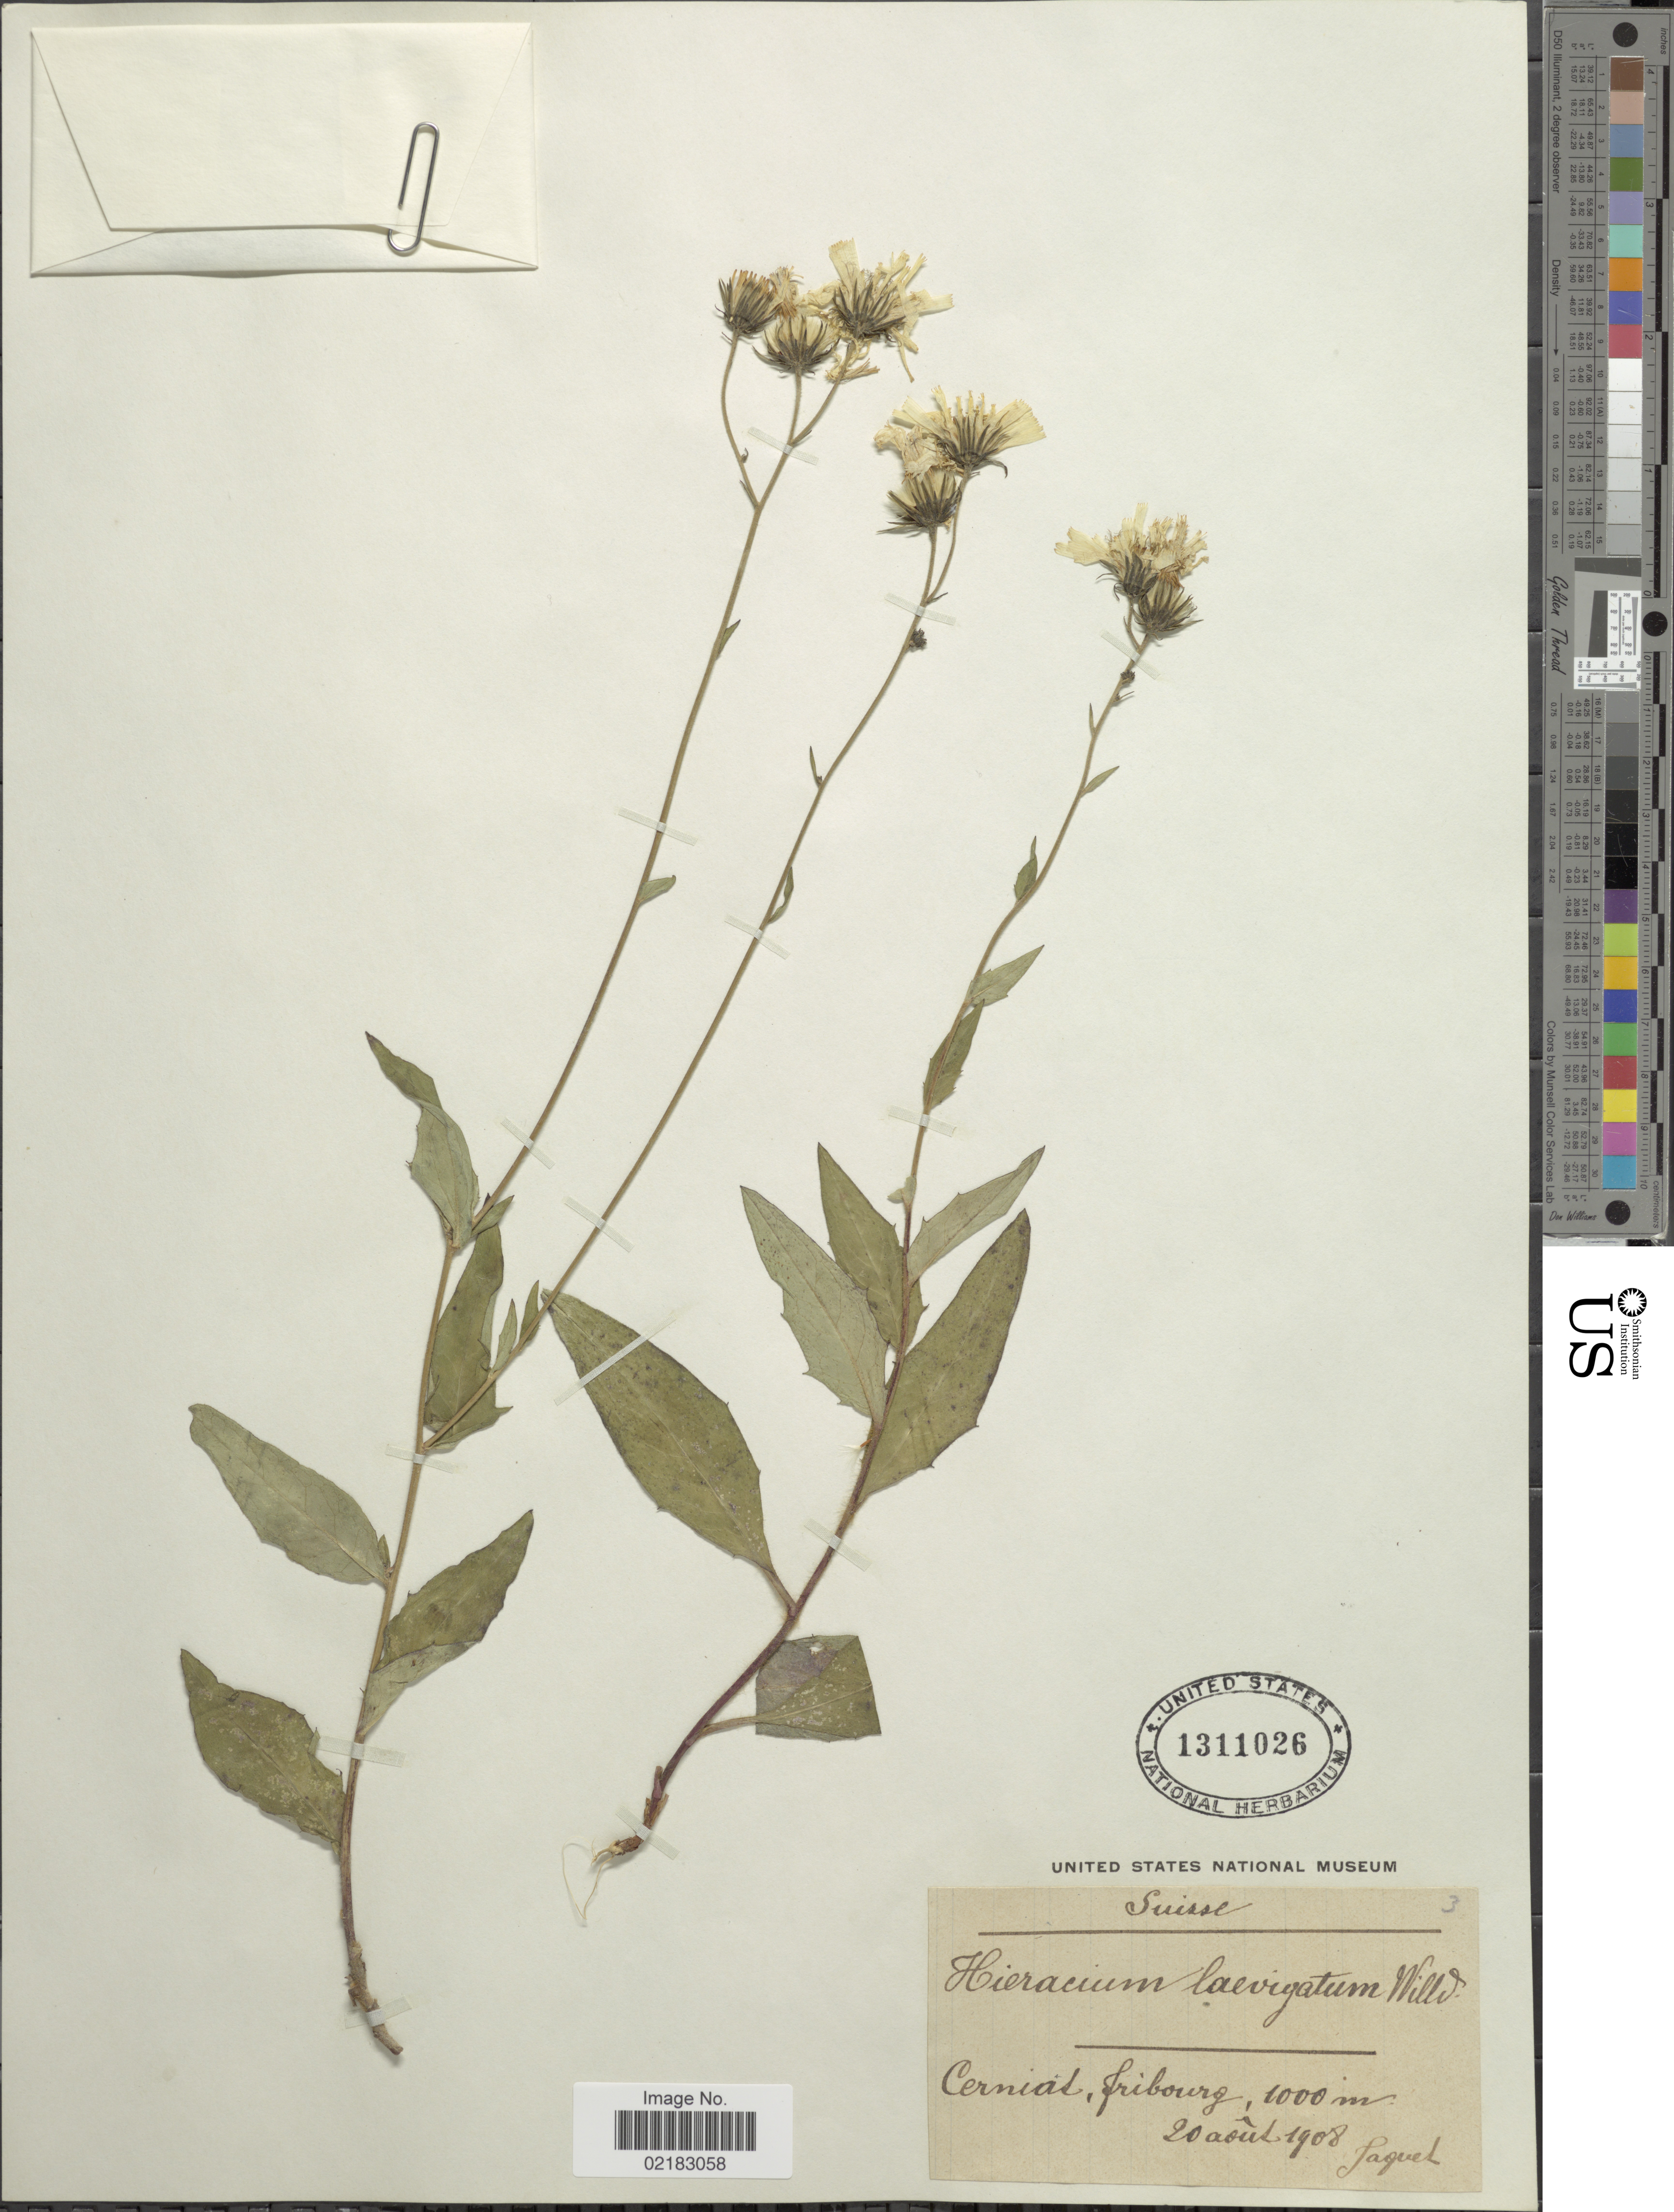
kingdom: Plantae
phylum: Tracheophyta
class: Magnoliopsida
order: Asterales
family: Asteraceae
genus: Hieracium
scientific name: Hieracium laevigatum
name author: Willd.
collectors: -. Jaquet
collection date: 1908-04-20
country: Switzerland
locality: Suisse , Cernial, Fribourg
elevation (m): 1000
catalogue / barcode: US 1311026